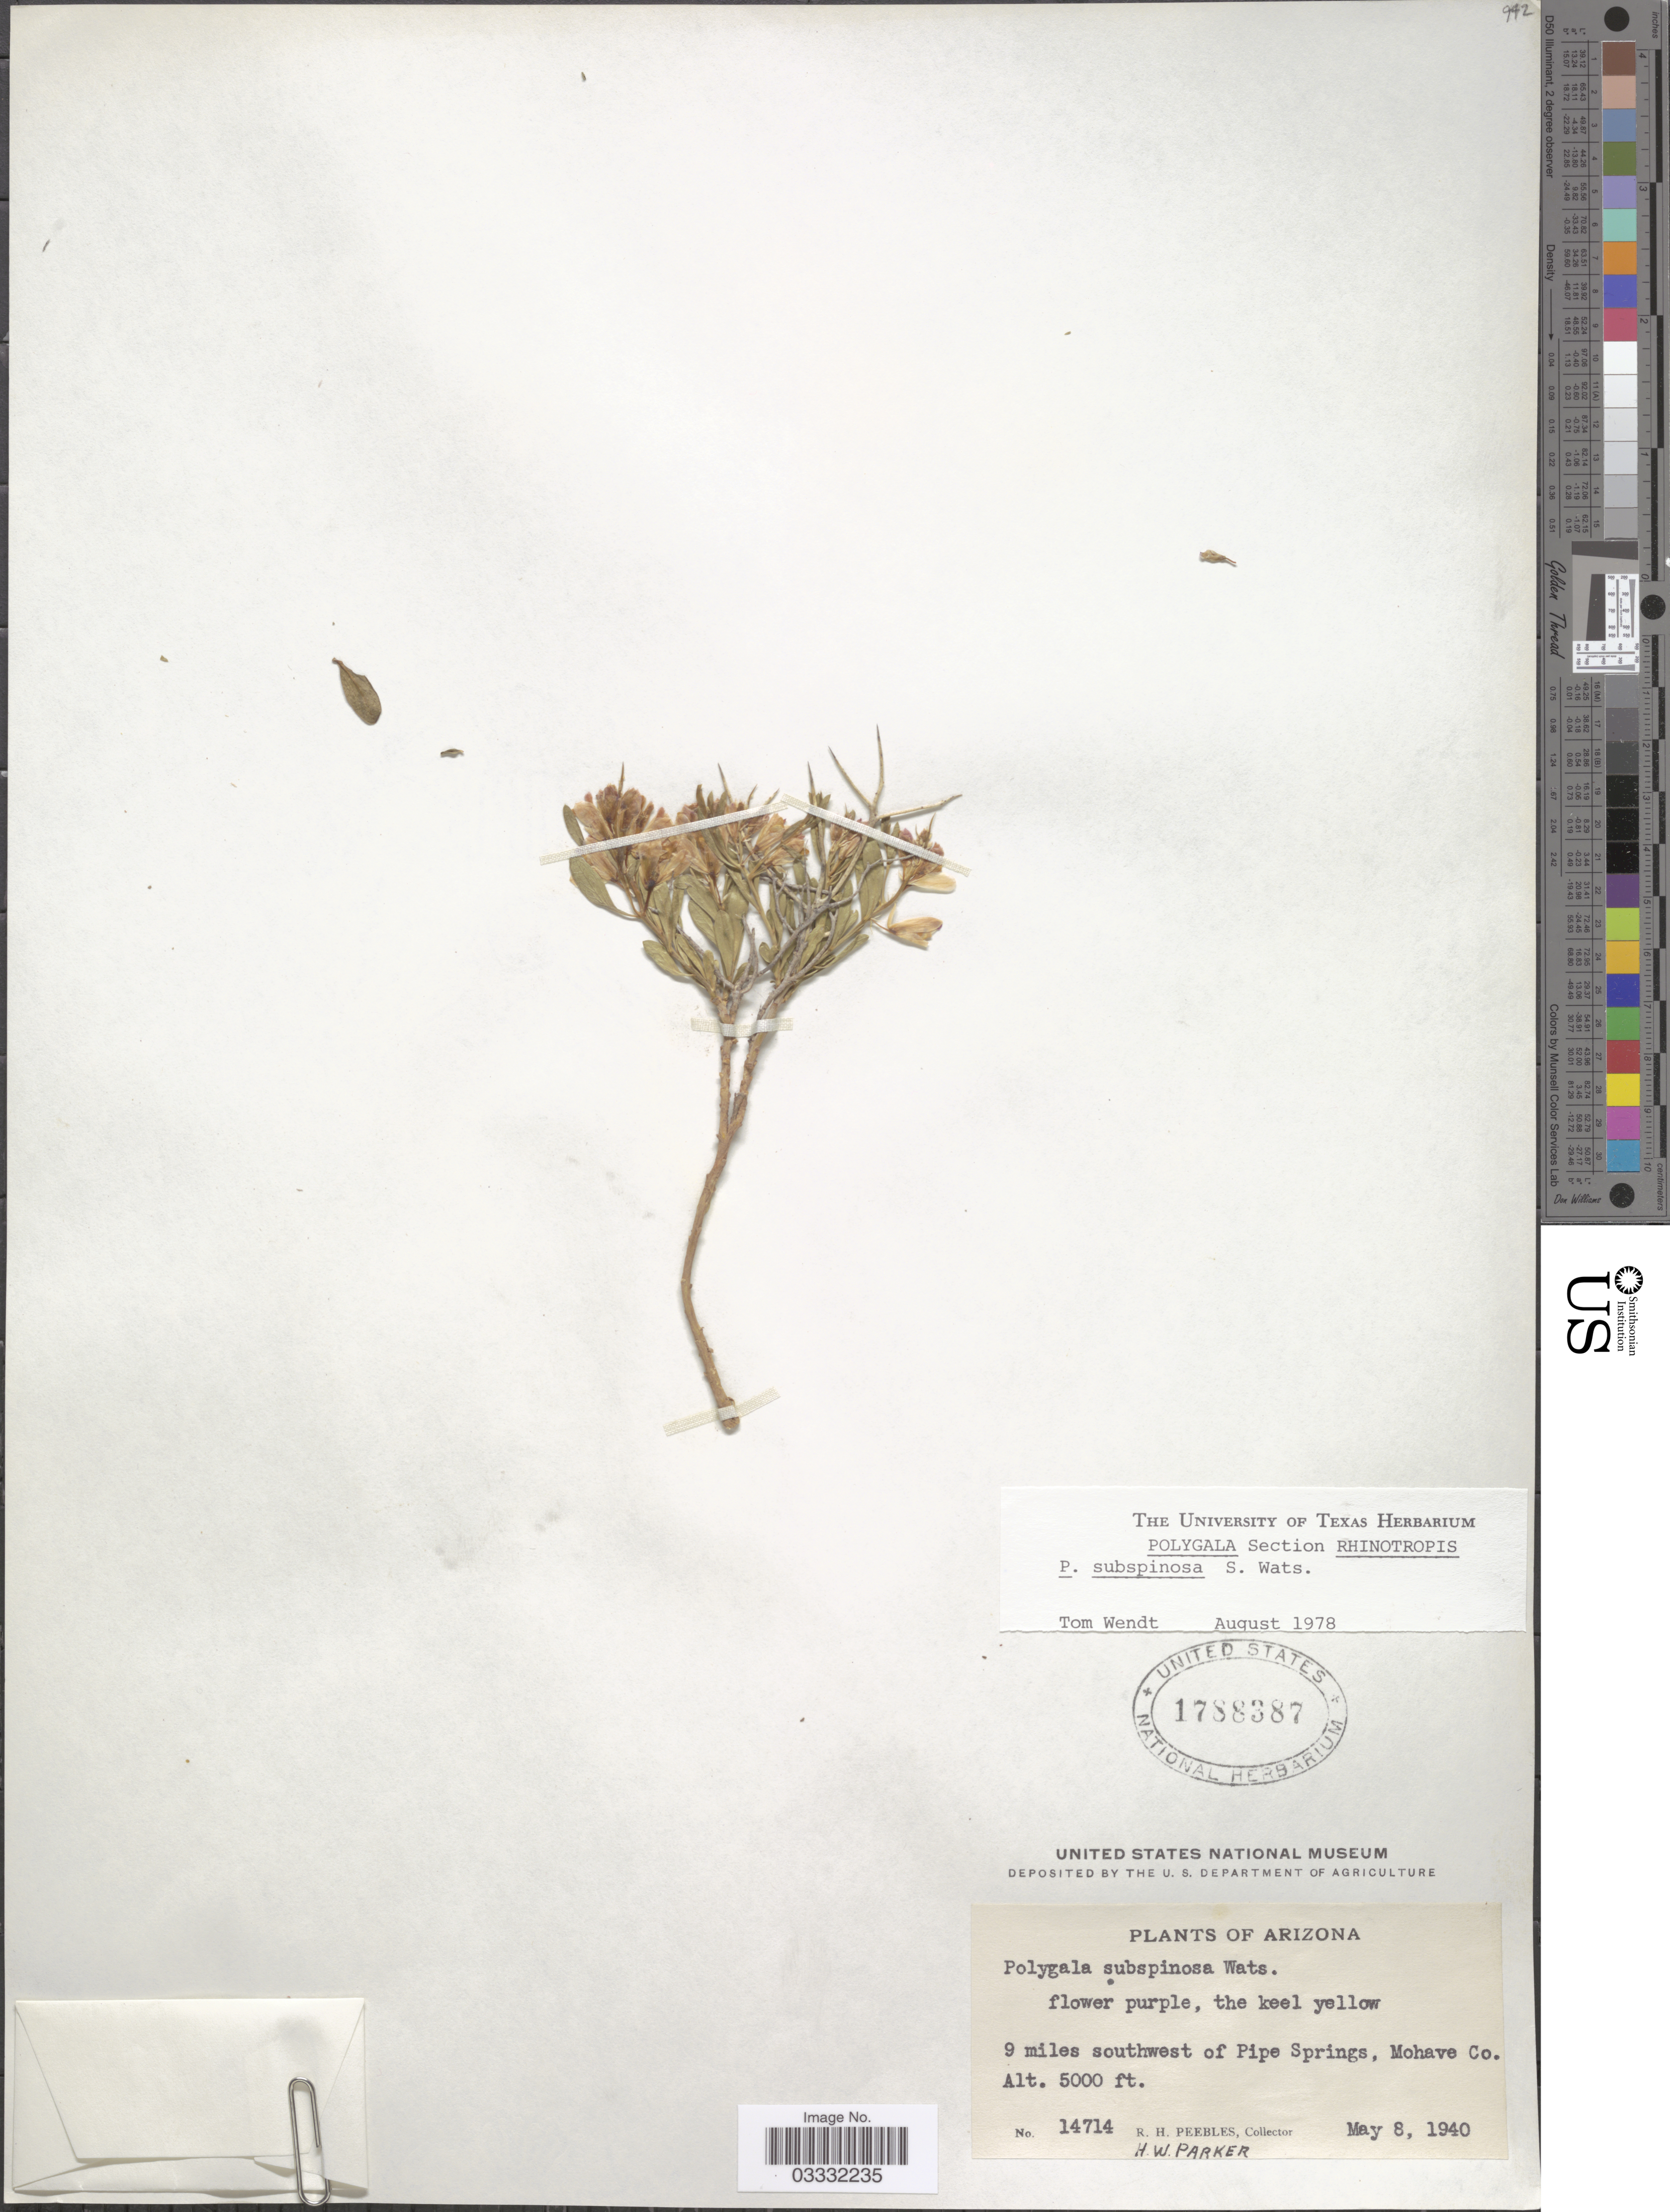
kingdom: Plantae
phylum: Tracheophyta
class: Magnoliopsida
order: Fabales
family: Polygalaceae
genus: Rhinotropis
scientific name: Rhinotropis subspinosa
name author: (S. Watson) J.R. Abbott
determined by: Strong, Mark T., (BOT), Smithsonian Institution - National Museum of Natural History (UNITED STATES)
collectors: R. H. Peebles & H. W. Parker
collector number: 14714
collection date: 1940-05-08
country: United States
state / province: Arizona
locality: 9 miles southwest of Pipe Springs, Mohave Co.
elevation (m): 1524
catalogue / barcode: US 1788387